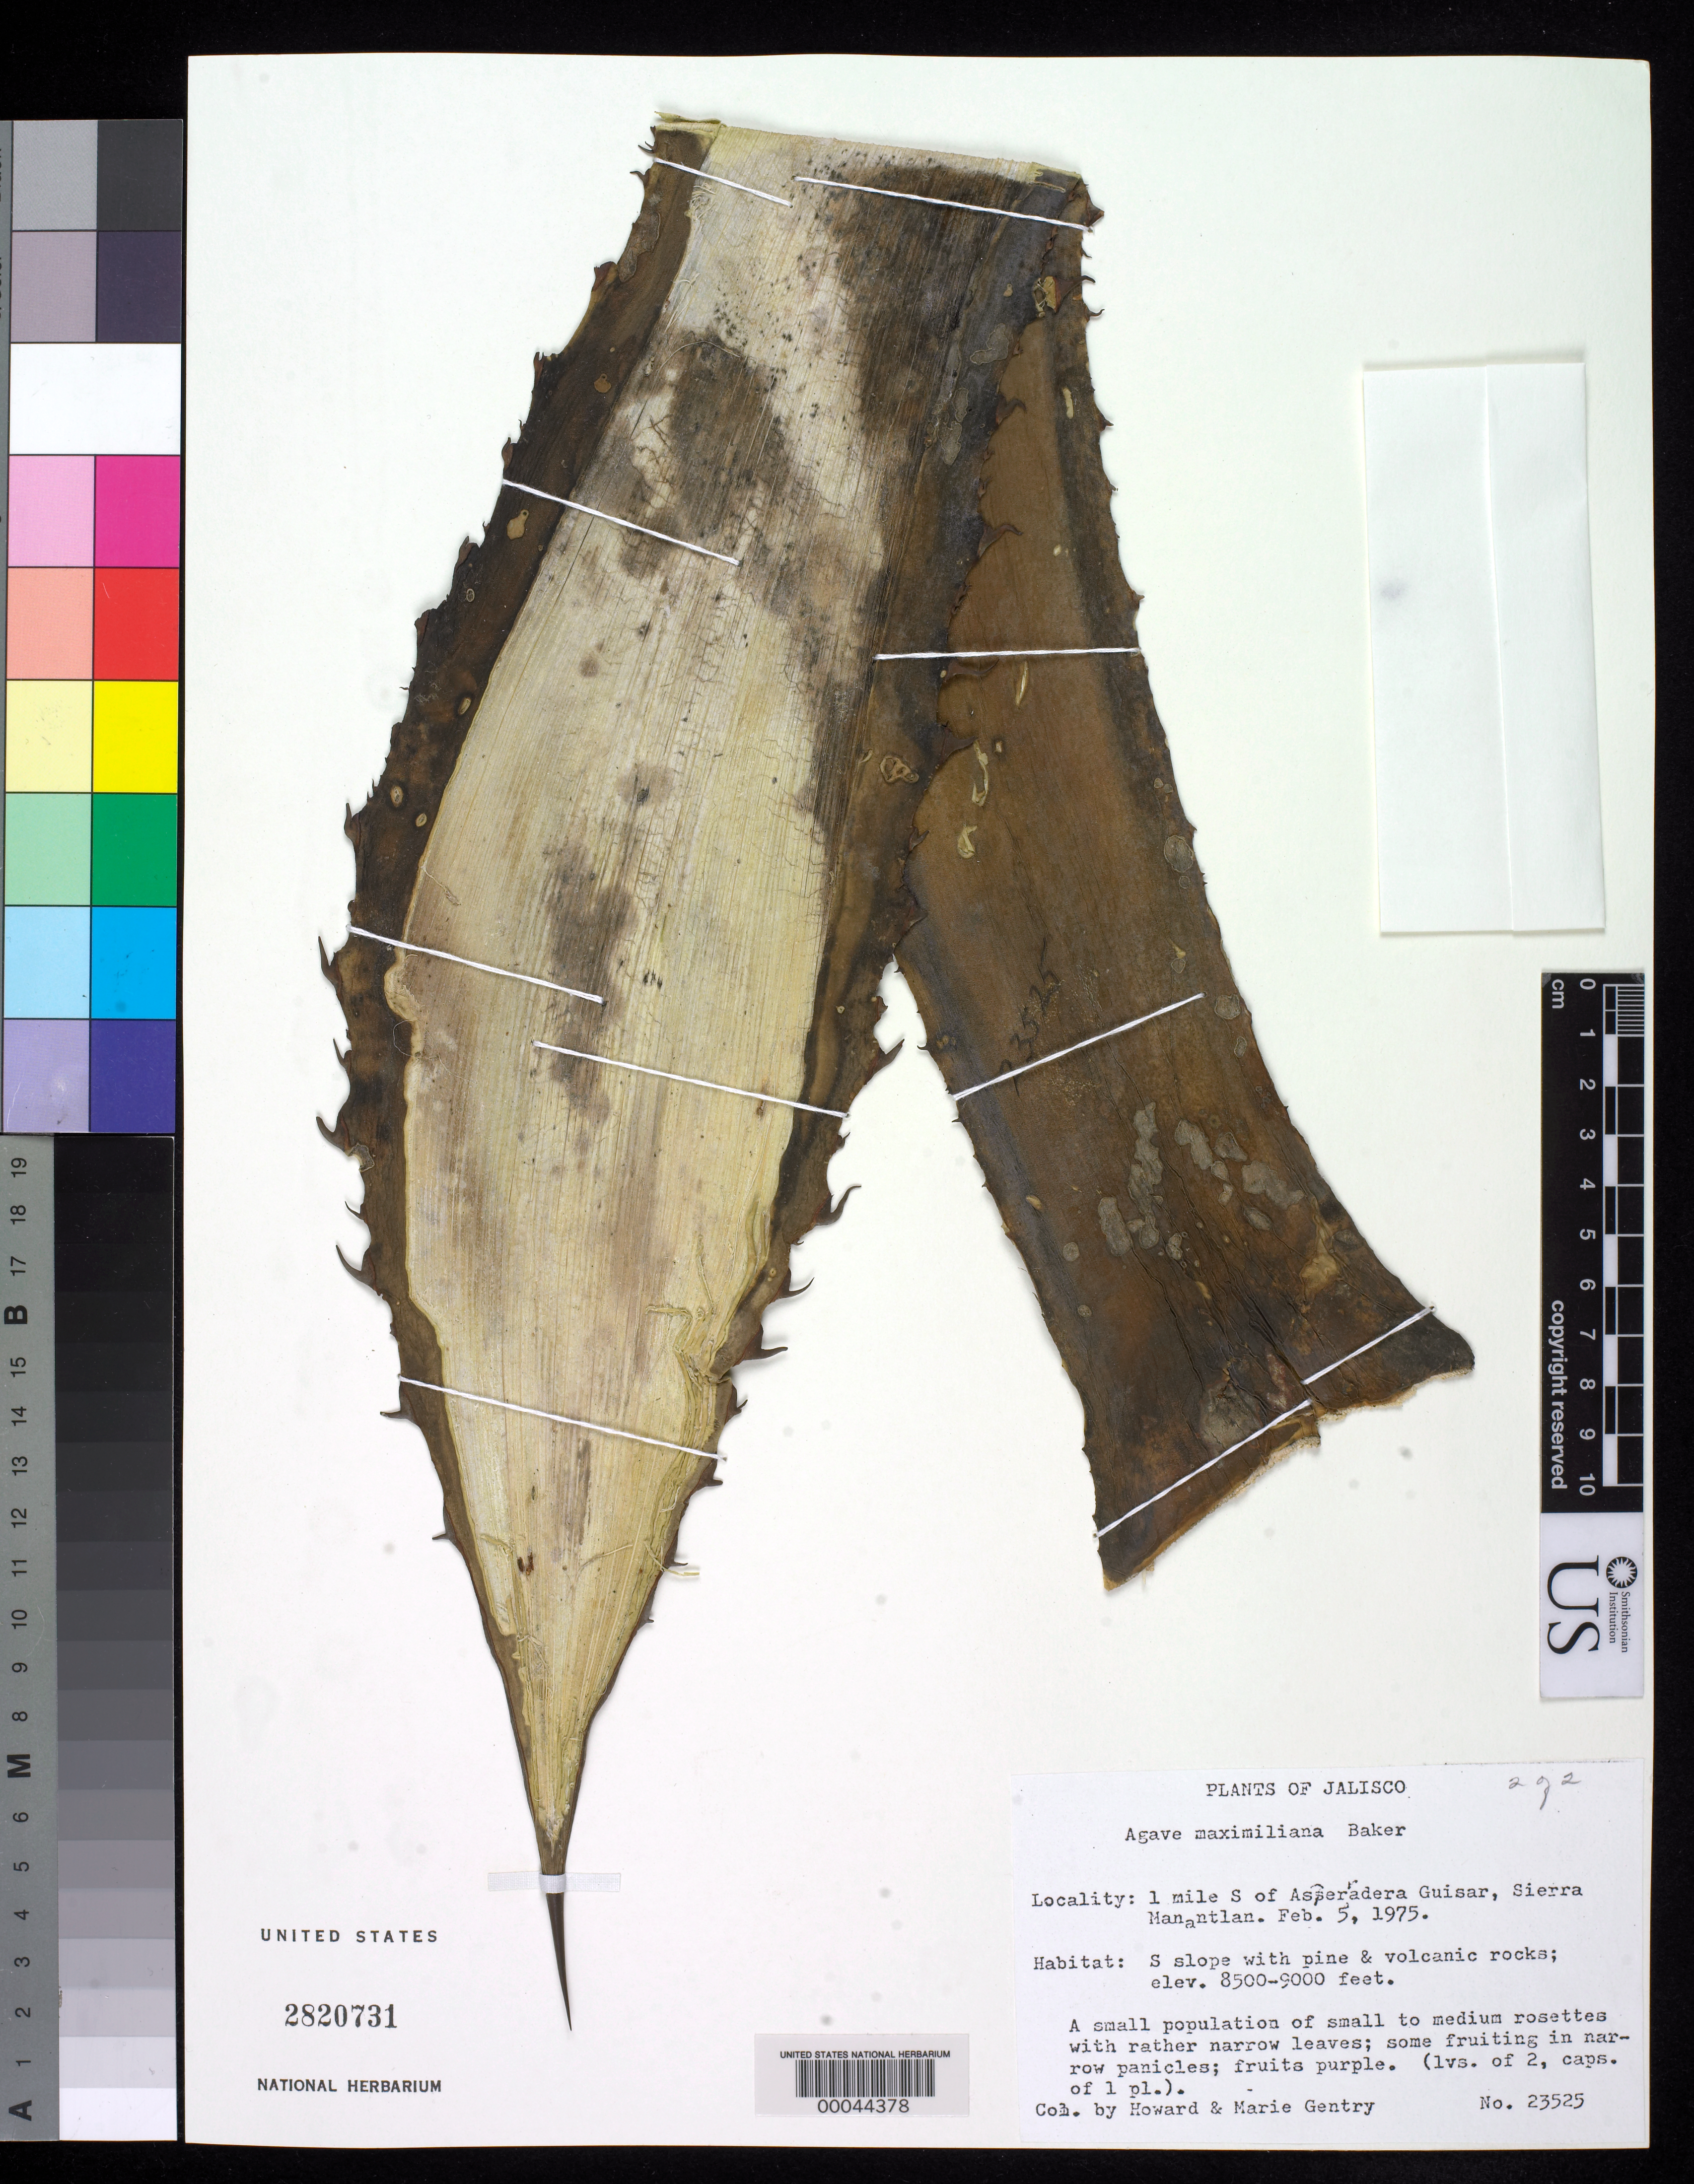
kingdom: Plantae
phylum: Tracheophyta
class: Liliopsida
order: Asparagales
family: Asparagaceae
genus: Agave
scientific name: Agave maximiliana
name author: Baker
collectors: H. S. Gentry & M. Gentry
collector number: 23525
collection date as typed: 05 Feb 1975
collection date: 1975-02-05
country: Mexico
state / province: Jalisco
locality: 1 mi S of Aserradera Guisar, Sierra Manantlan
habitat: S slope w/ pine & volcanic rocks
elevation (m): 2591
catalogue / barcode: US 2820731